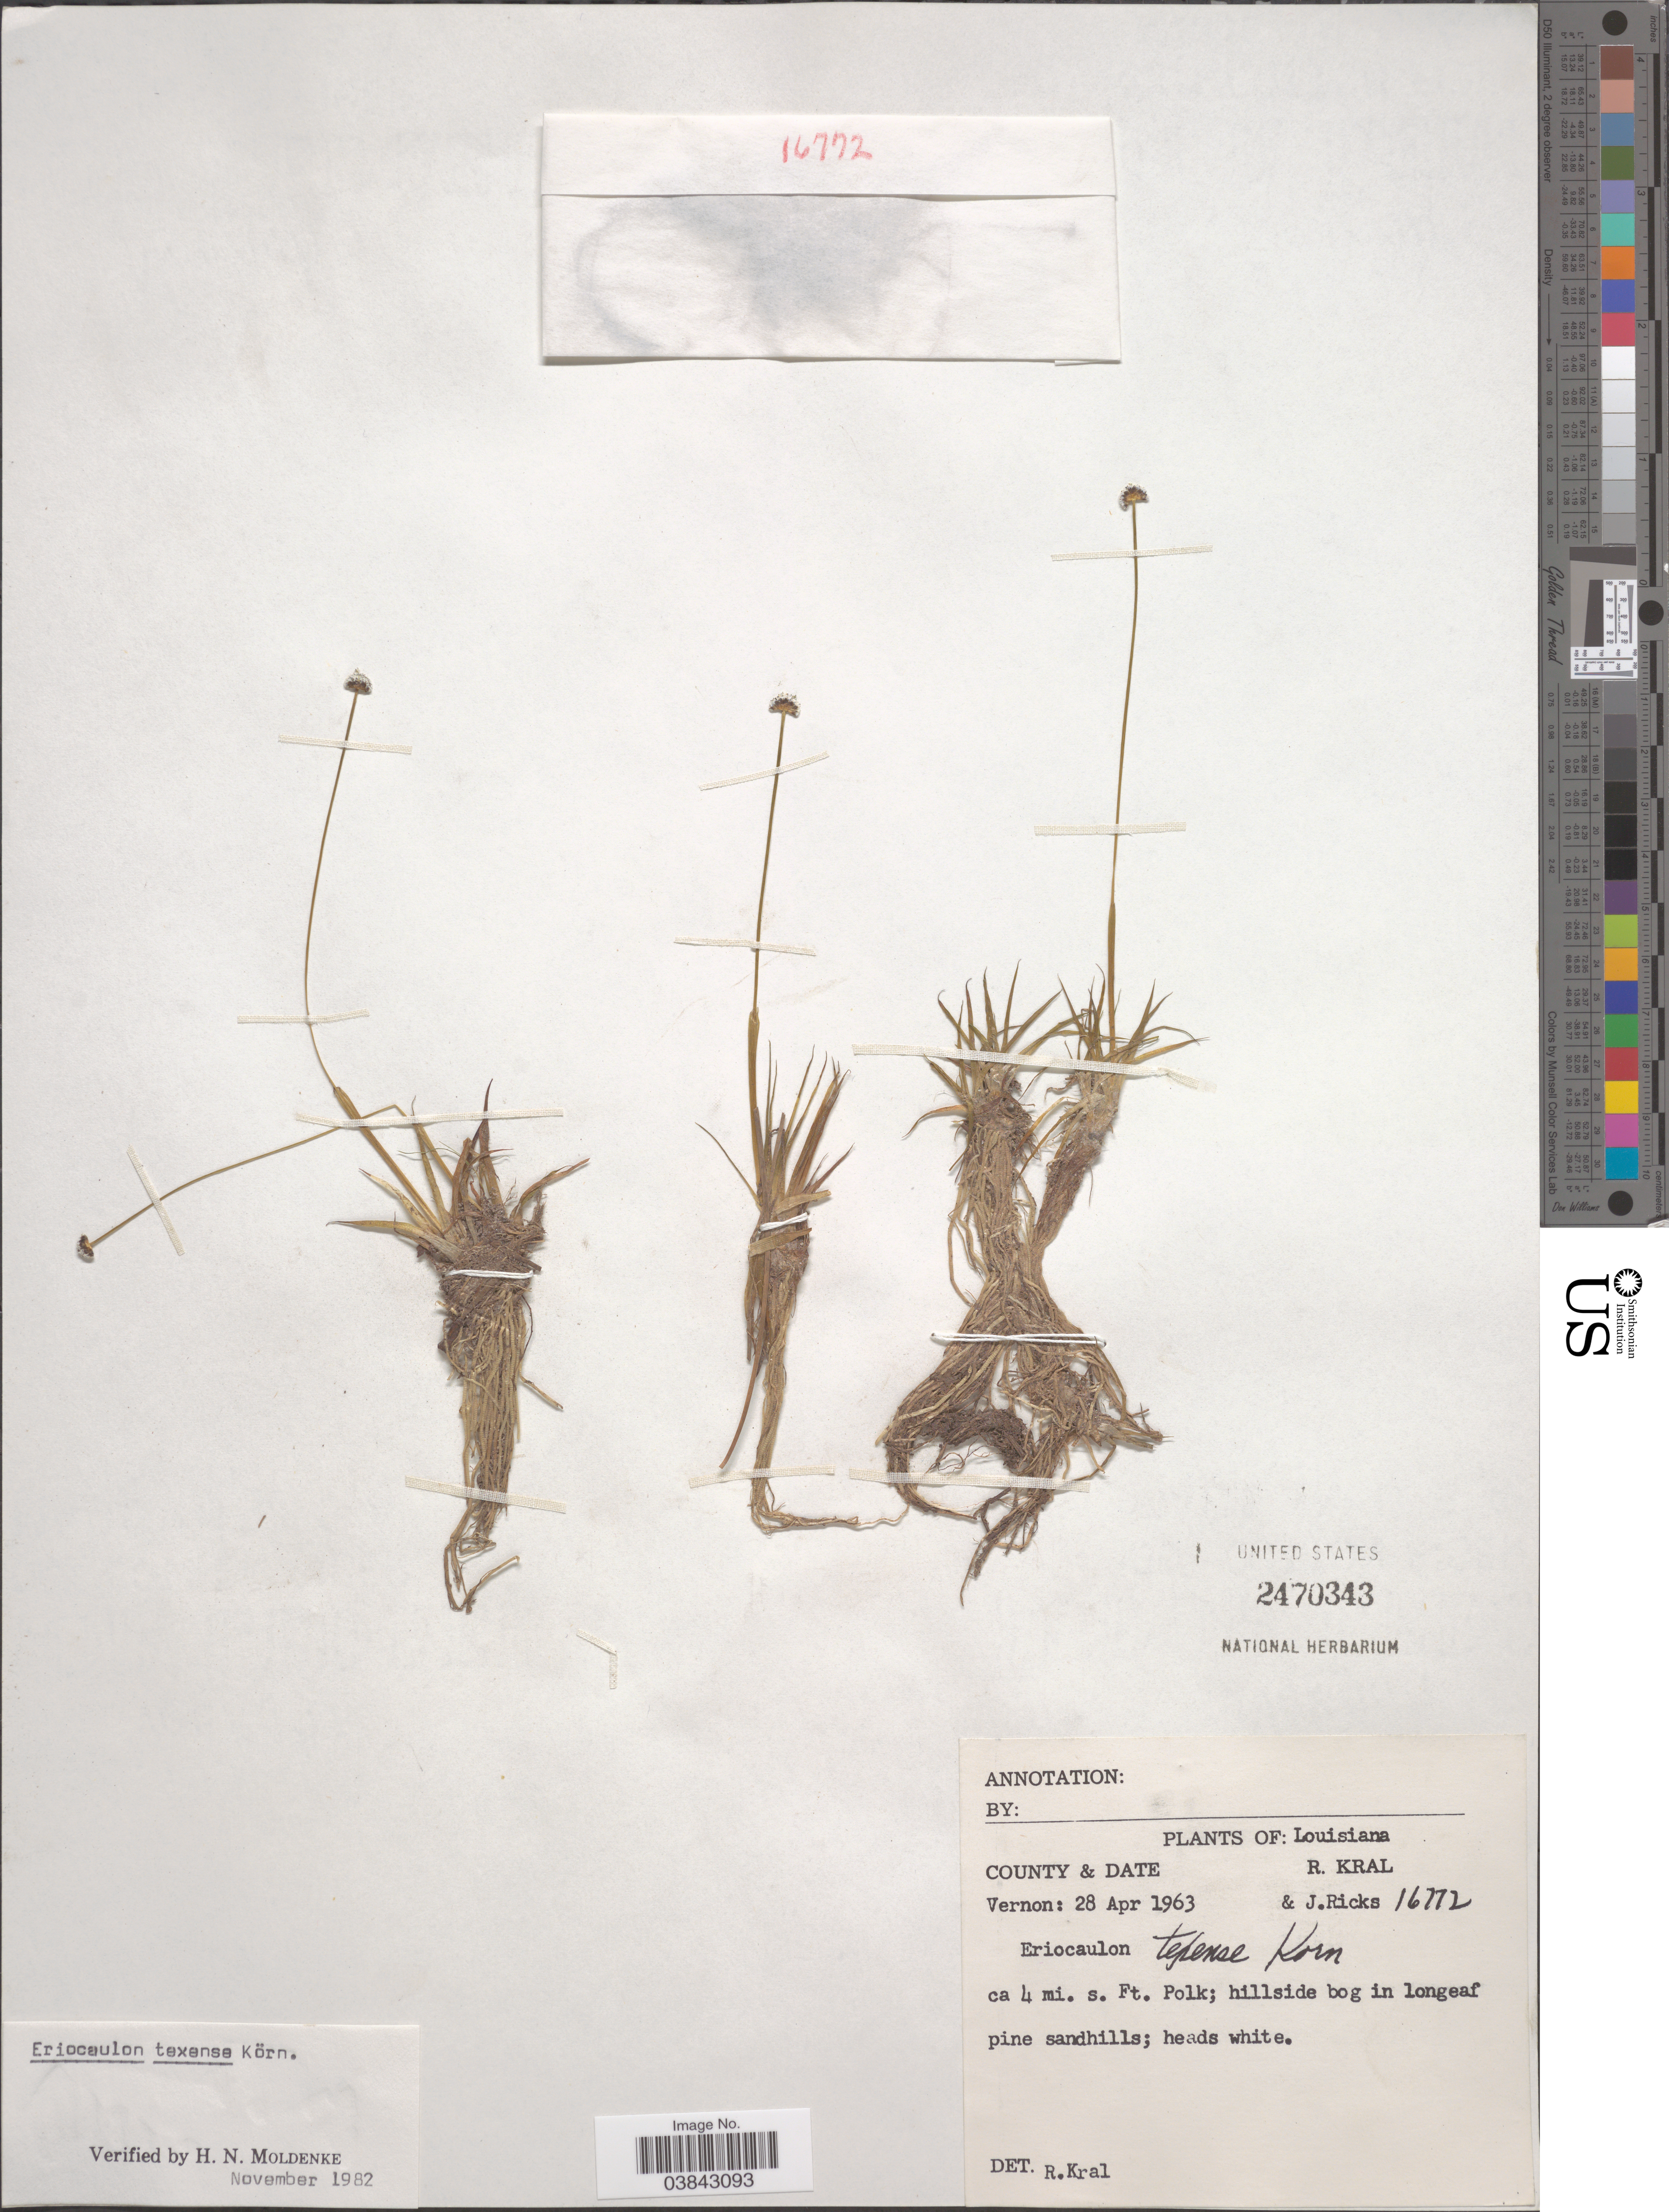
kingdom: Plantae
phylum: Tracheophyta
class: Liliopsida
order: Poales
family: Eriocaulaceae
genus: Eriocaulon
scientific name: Eriocaulon texense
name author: Körn.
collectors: R. Kral & J. Ricks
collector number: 16772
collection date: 1963-04-28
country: United States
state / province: Louisiana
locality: County Vernon. Ca 4 mi. s. Ft. Polk.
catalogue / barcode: US 2470343